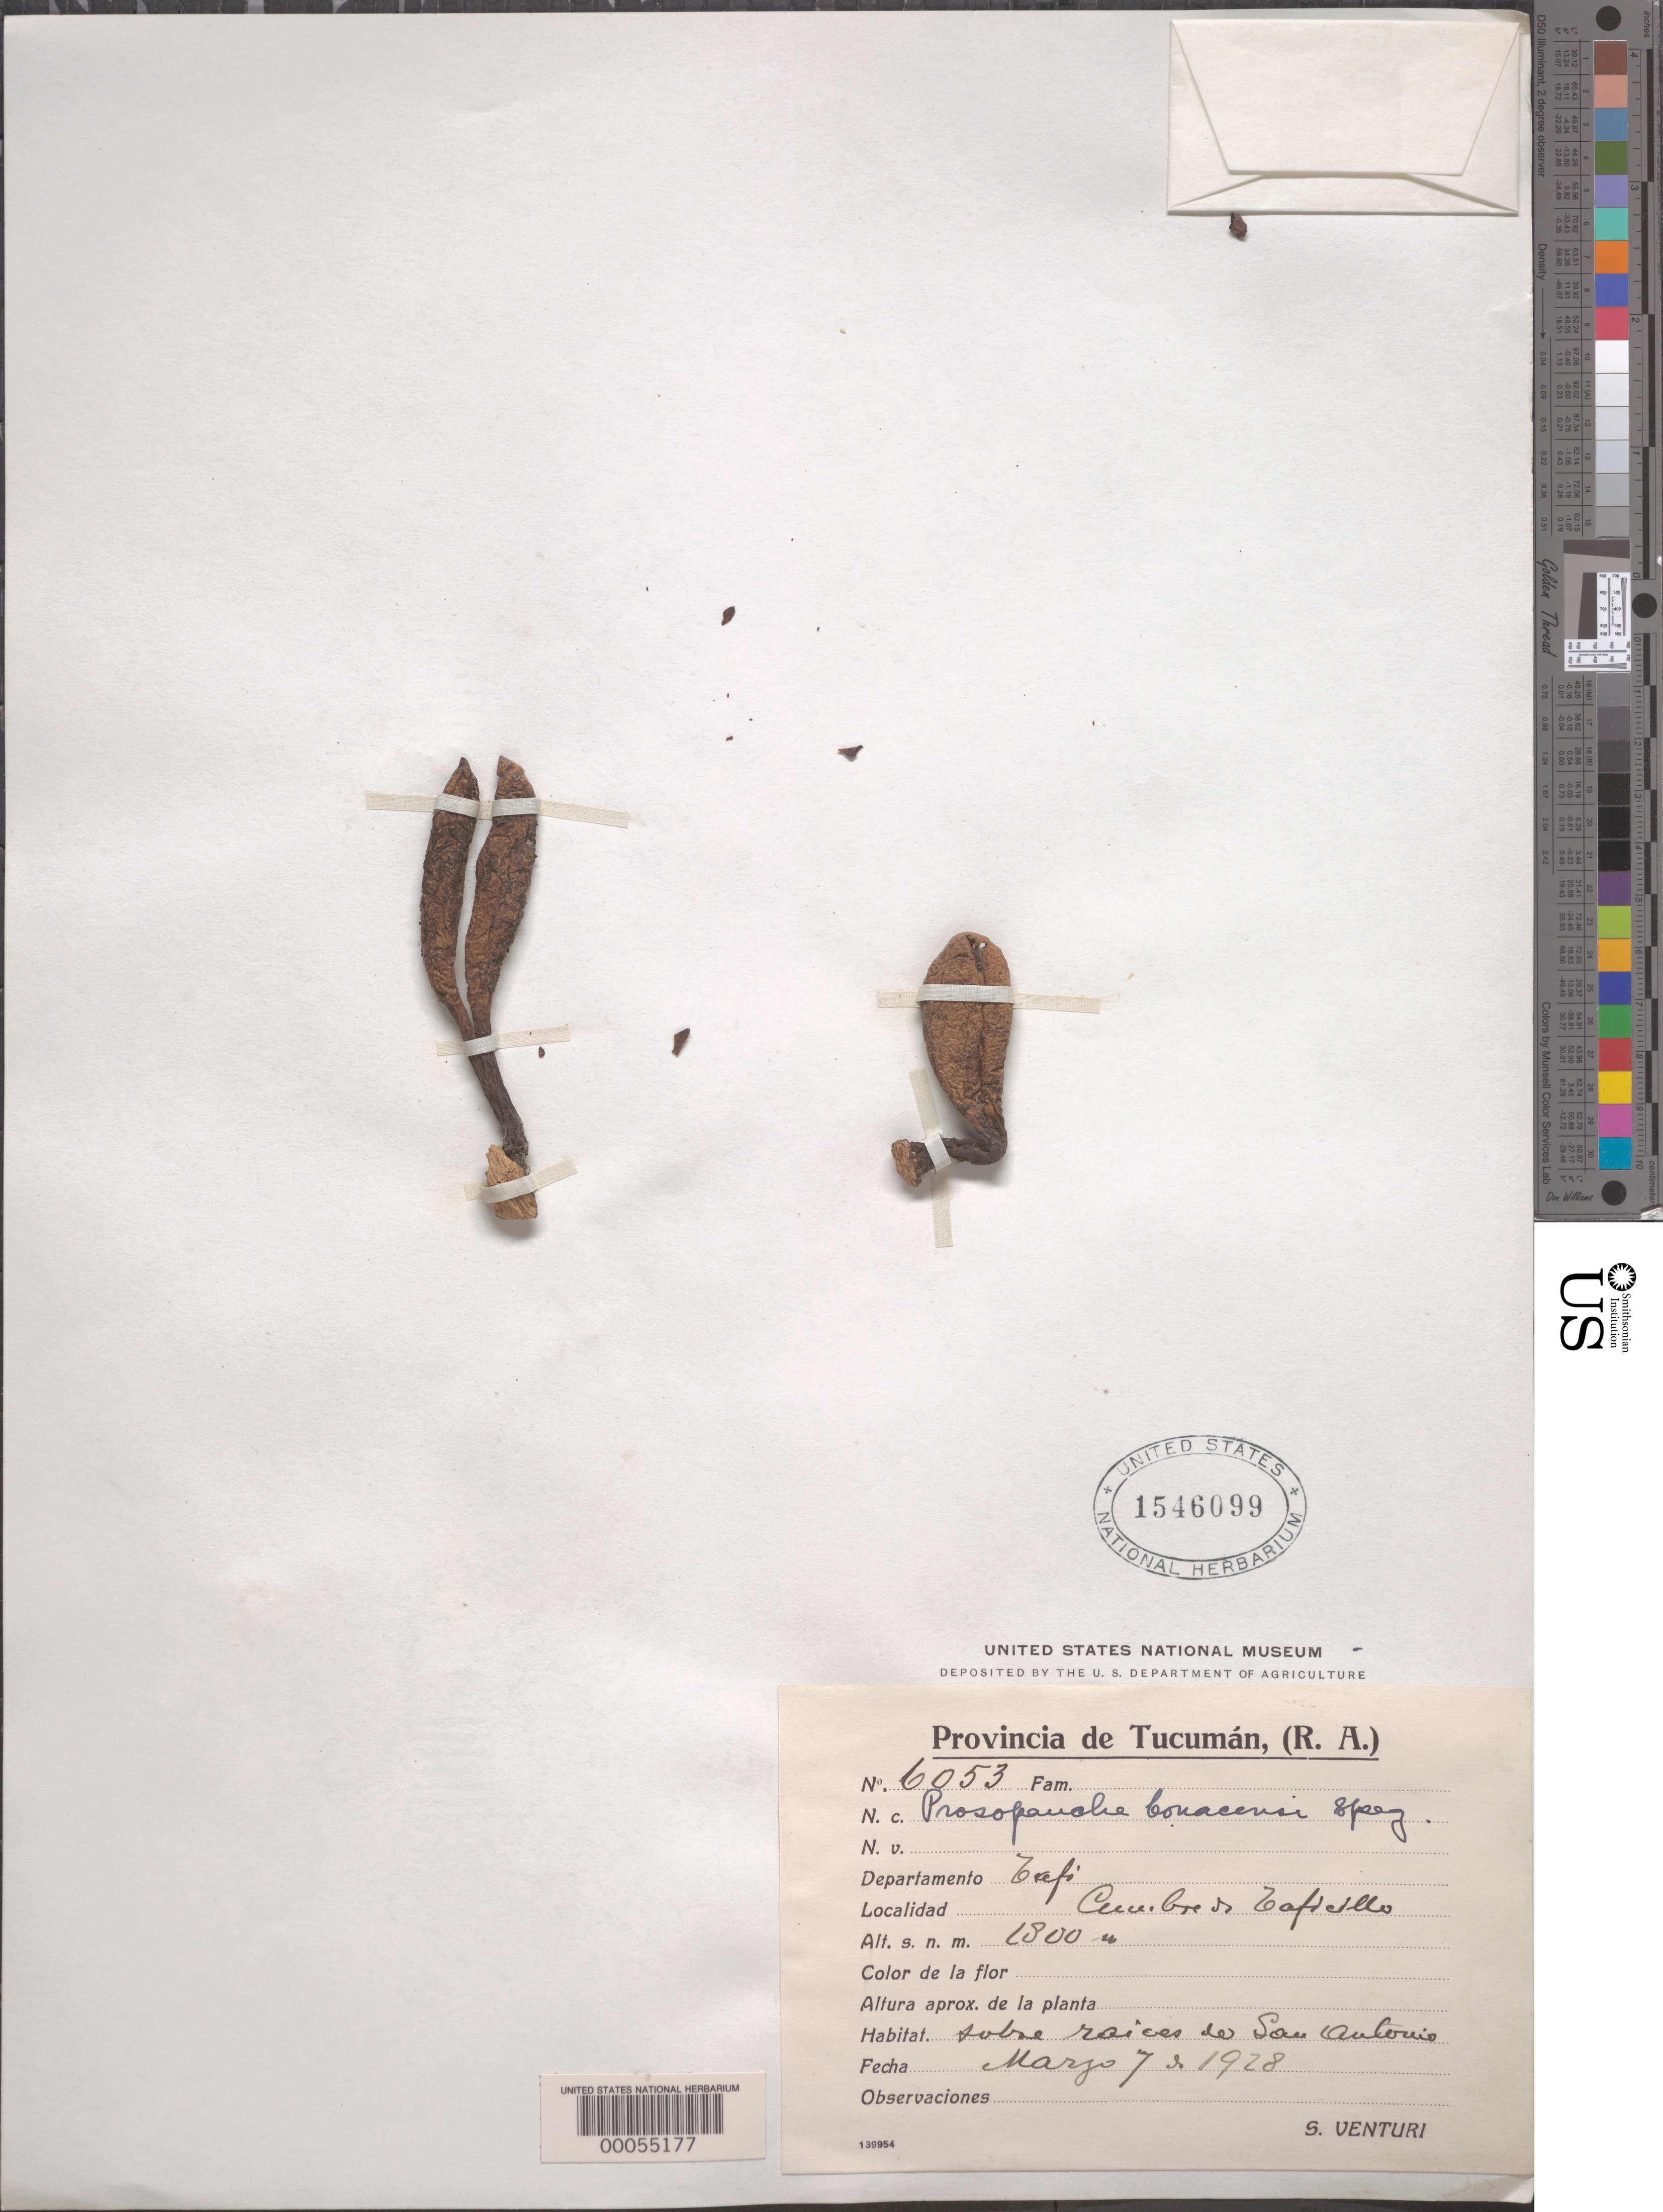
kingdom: Plantae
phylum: Tracheophyta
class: Magnoliopsida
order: Piperales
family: Hydnoraceae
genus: Prosopanche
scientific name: Prosopanche bonacinai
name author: Speg.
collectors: S. Venturi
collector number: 6053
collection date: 1928-03-07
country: Argentina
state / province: Tucuman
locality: Departamento Tafi. Cumbre de Taficillo.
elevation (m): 1800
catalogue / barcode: US 1546099